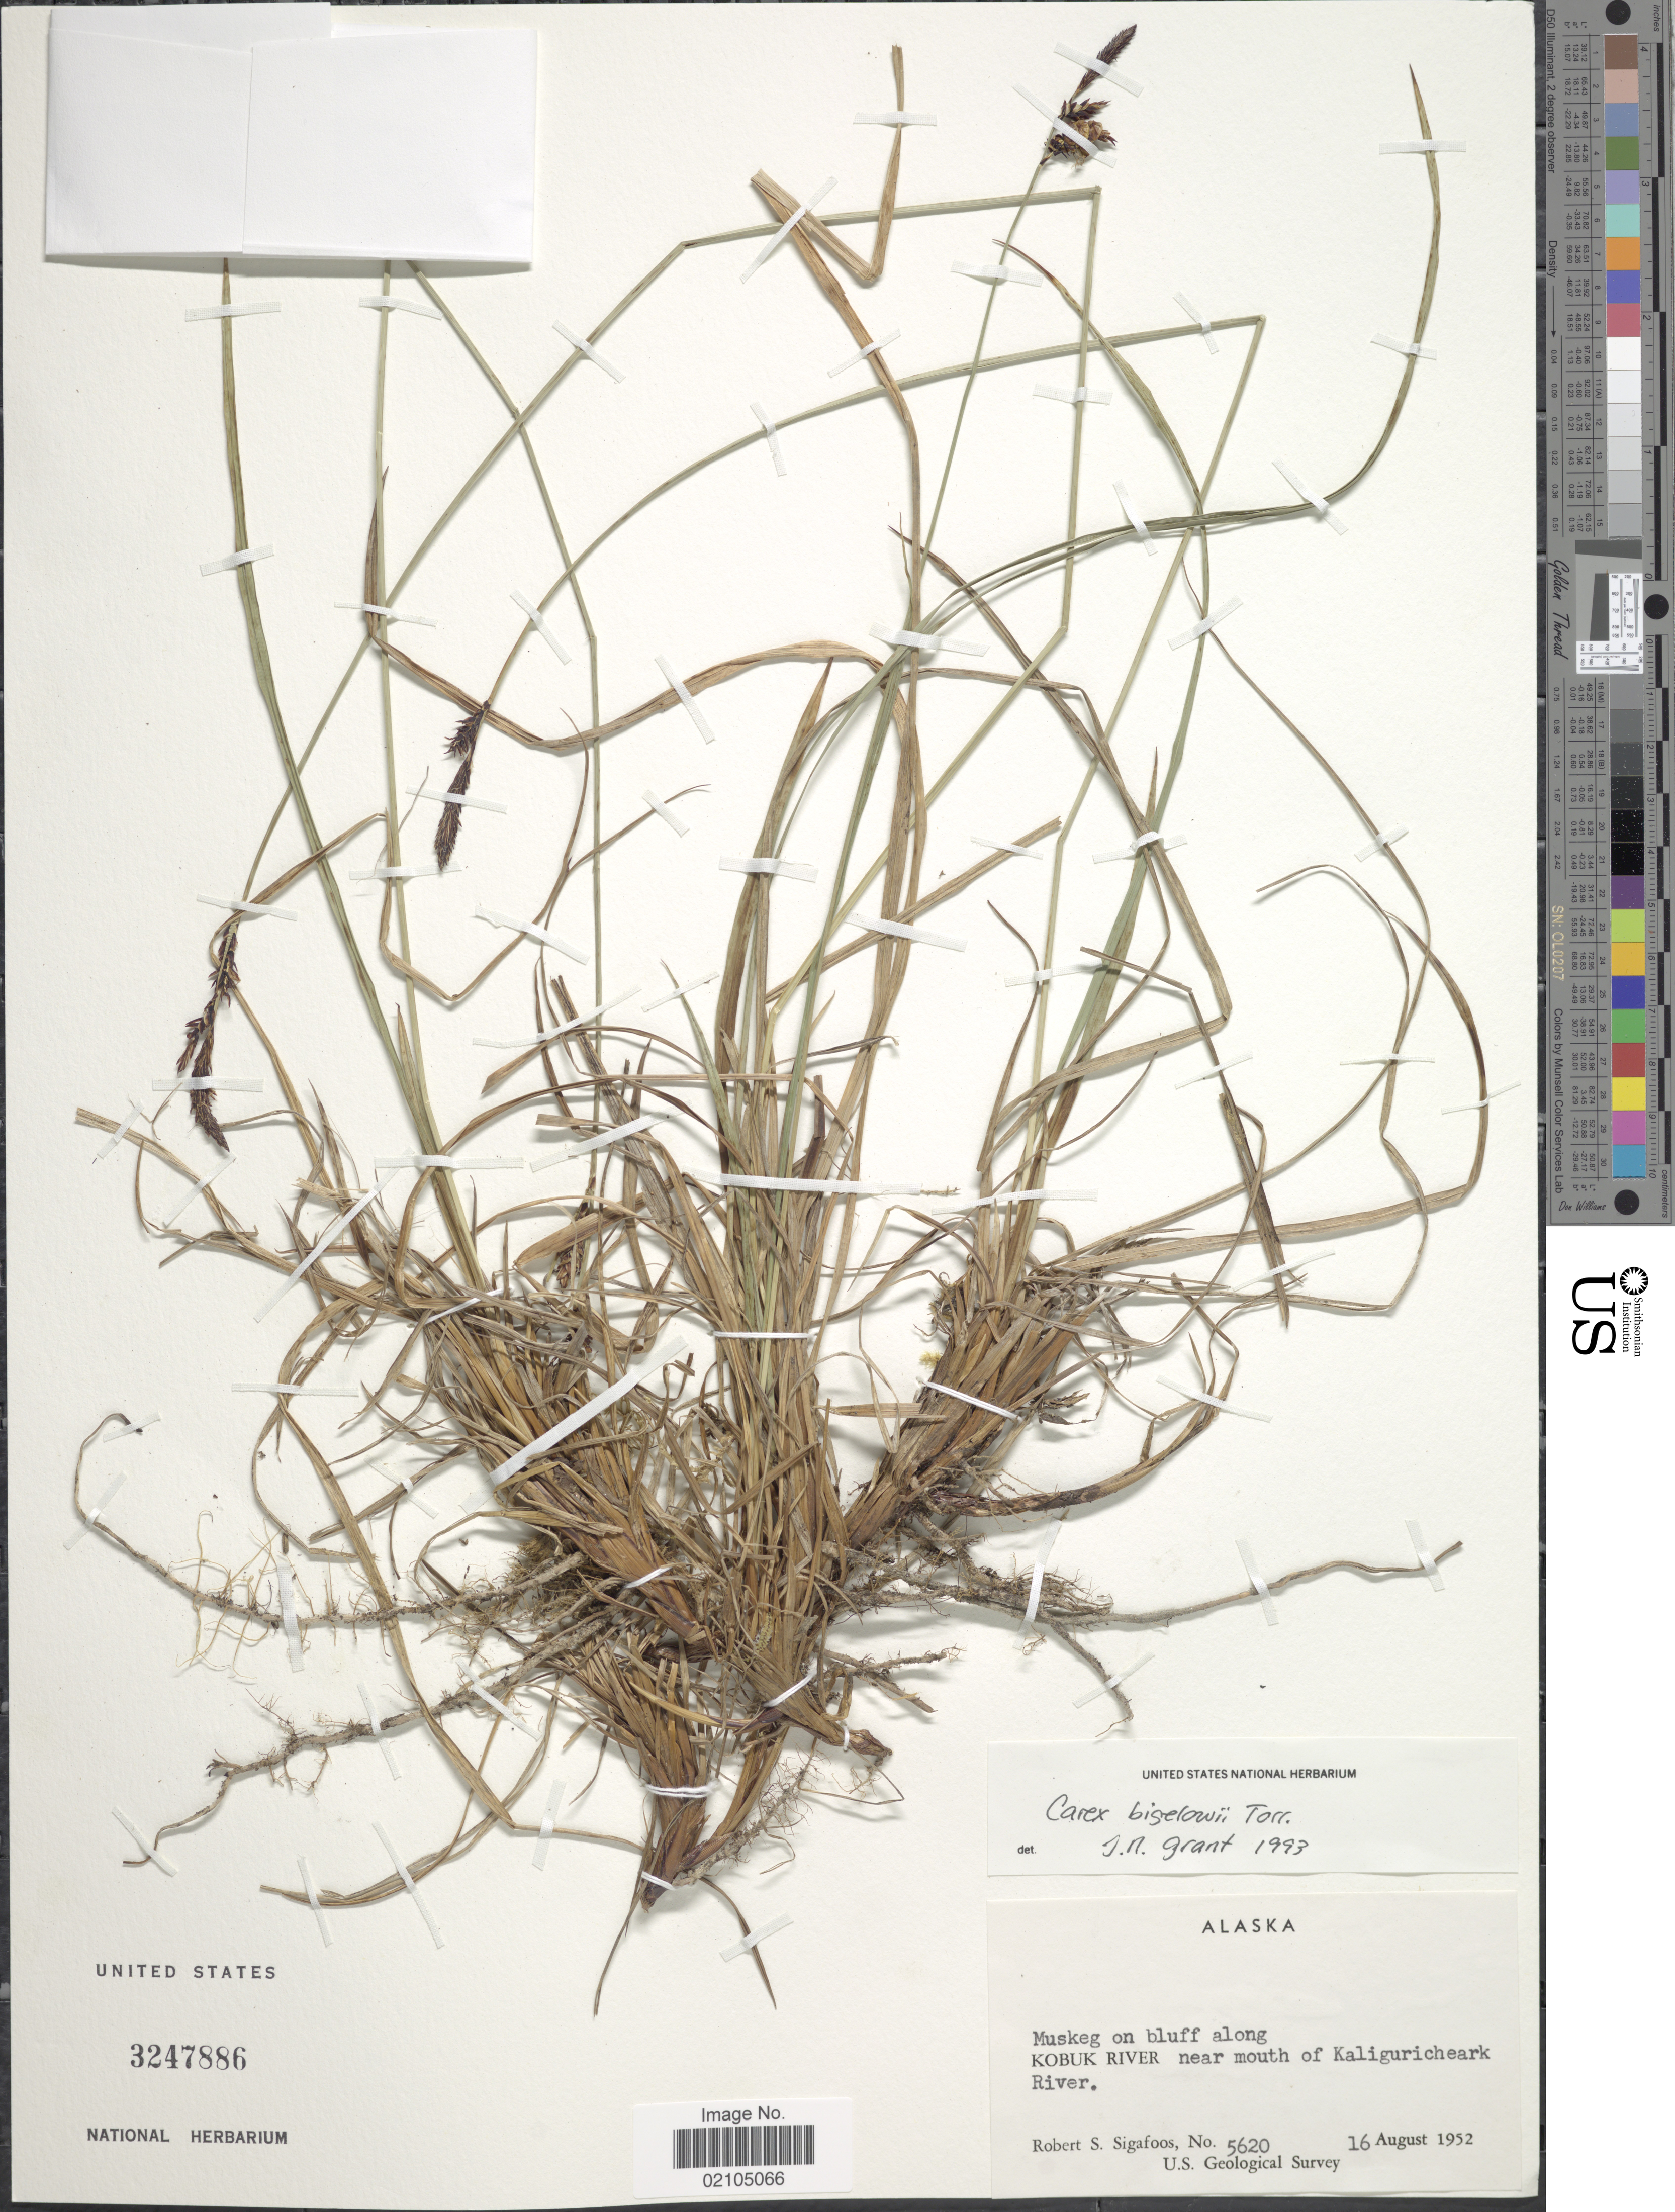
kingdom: Plantae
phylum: Tracheophyta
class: Liliopsida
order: Poales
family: Cyperaceae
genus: Carex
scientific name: Carex bigelowii subsp. lugens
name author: (Holm) T.V. Egorova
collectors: R. Sigafoos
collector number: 5620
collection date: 1952-08-16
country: United States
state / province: Alaska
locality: Muskeg on bluff along Kobuk River near mouth of Kaliguricheark River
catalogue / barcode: US 3247886